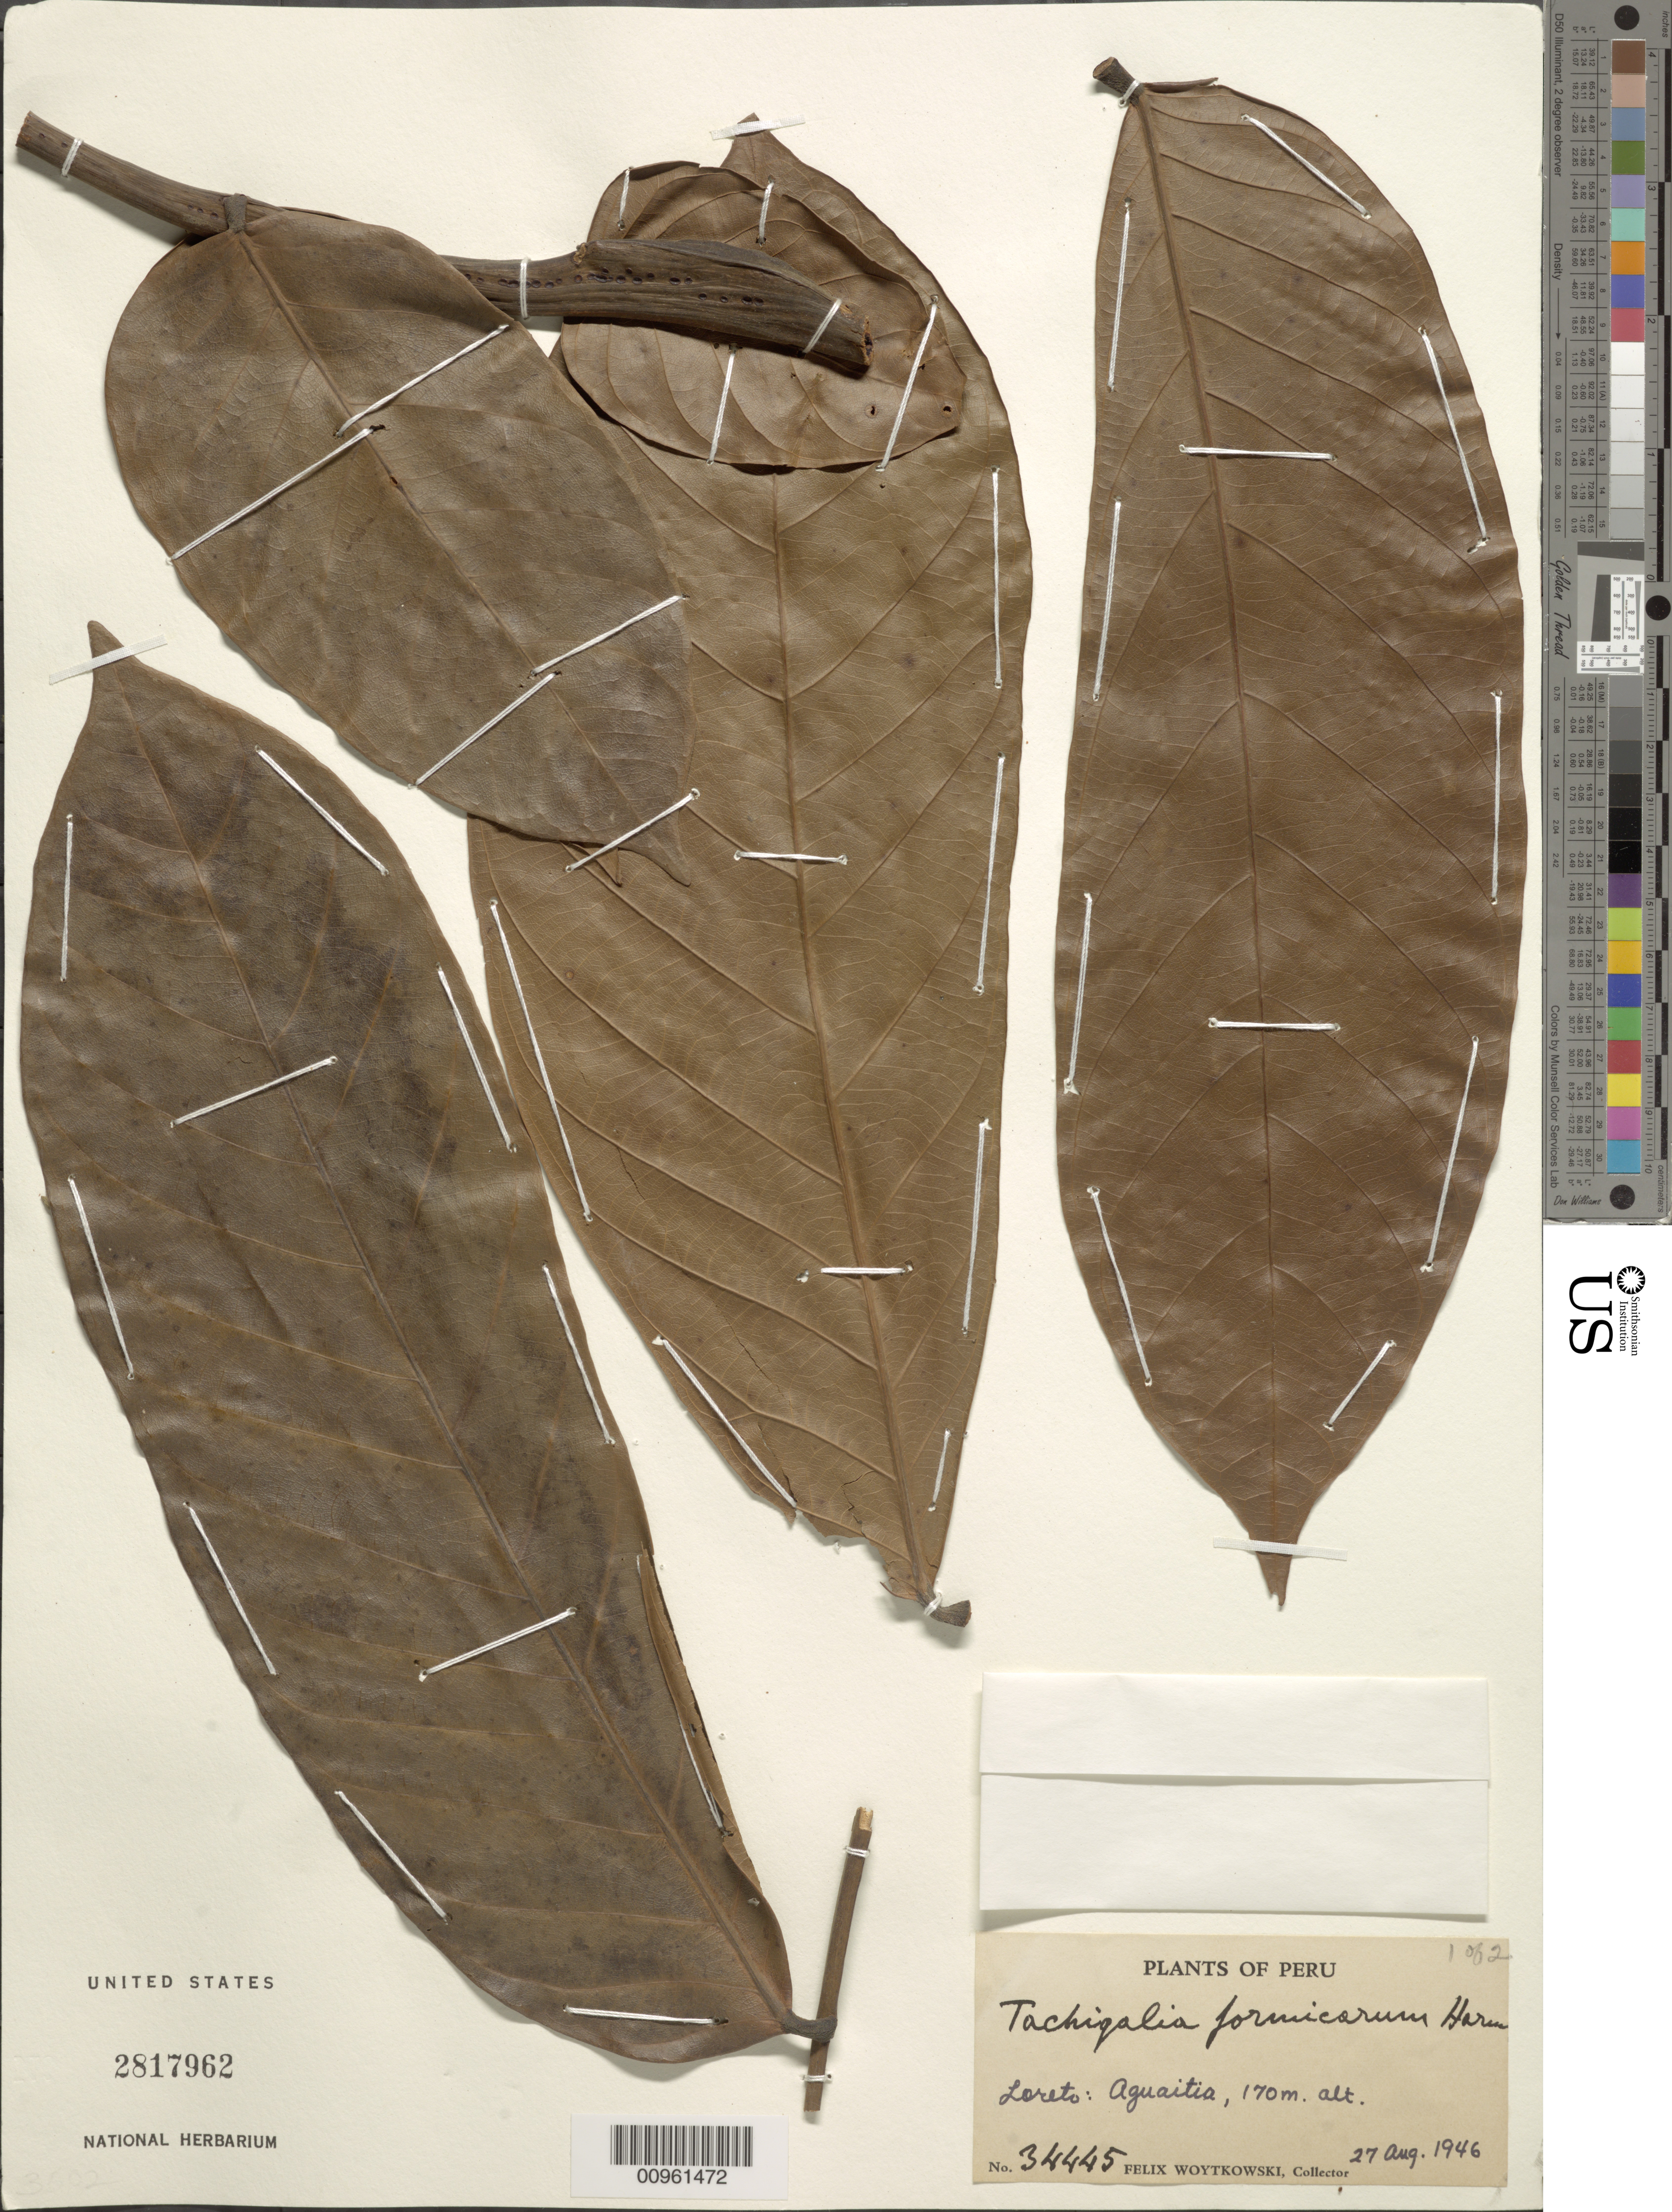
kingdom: Plantae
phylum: Tracheophyta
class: Magnoliopsida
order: Fabales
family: Fabaceae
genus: Tachigali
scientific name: Tachigali formicarum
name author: Harms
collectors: F. Woytkowski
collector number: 34445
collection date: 1946-08-27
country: Peru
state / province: Loreto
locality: Aguaitia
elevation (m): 170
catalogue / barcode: US 2817962